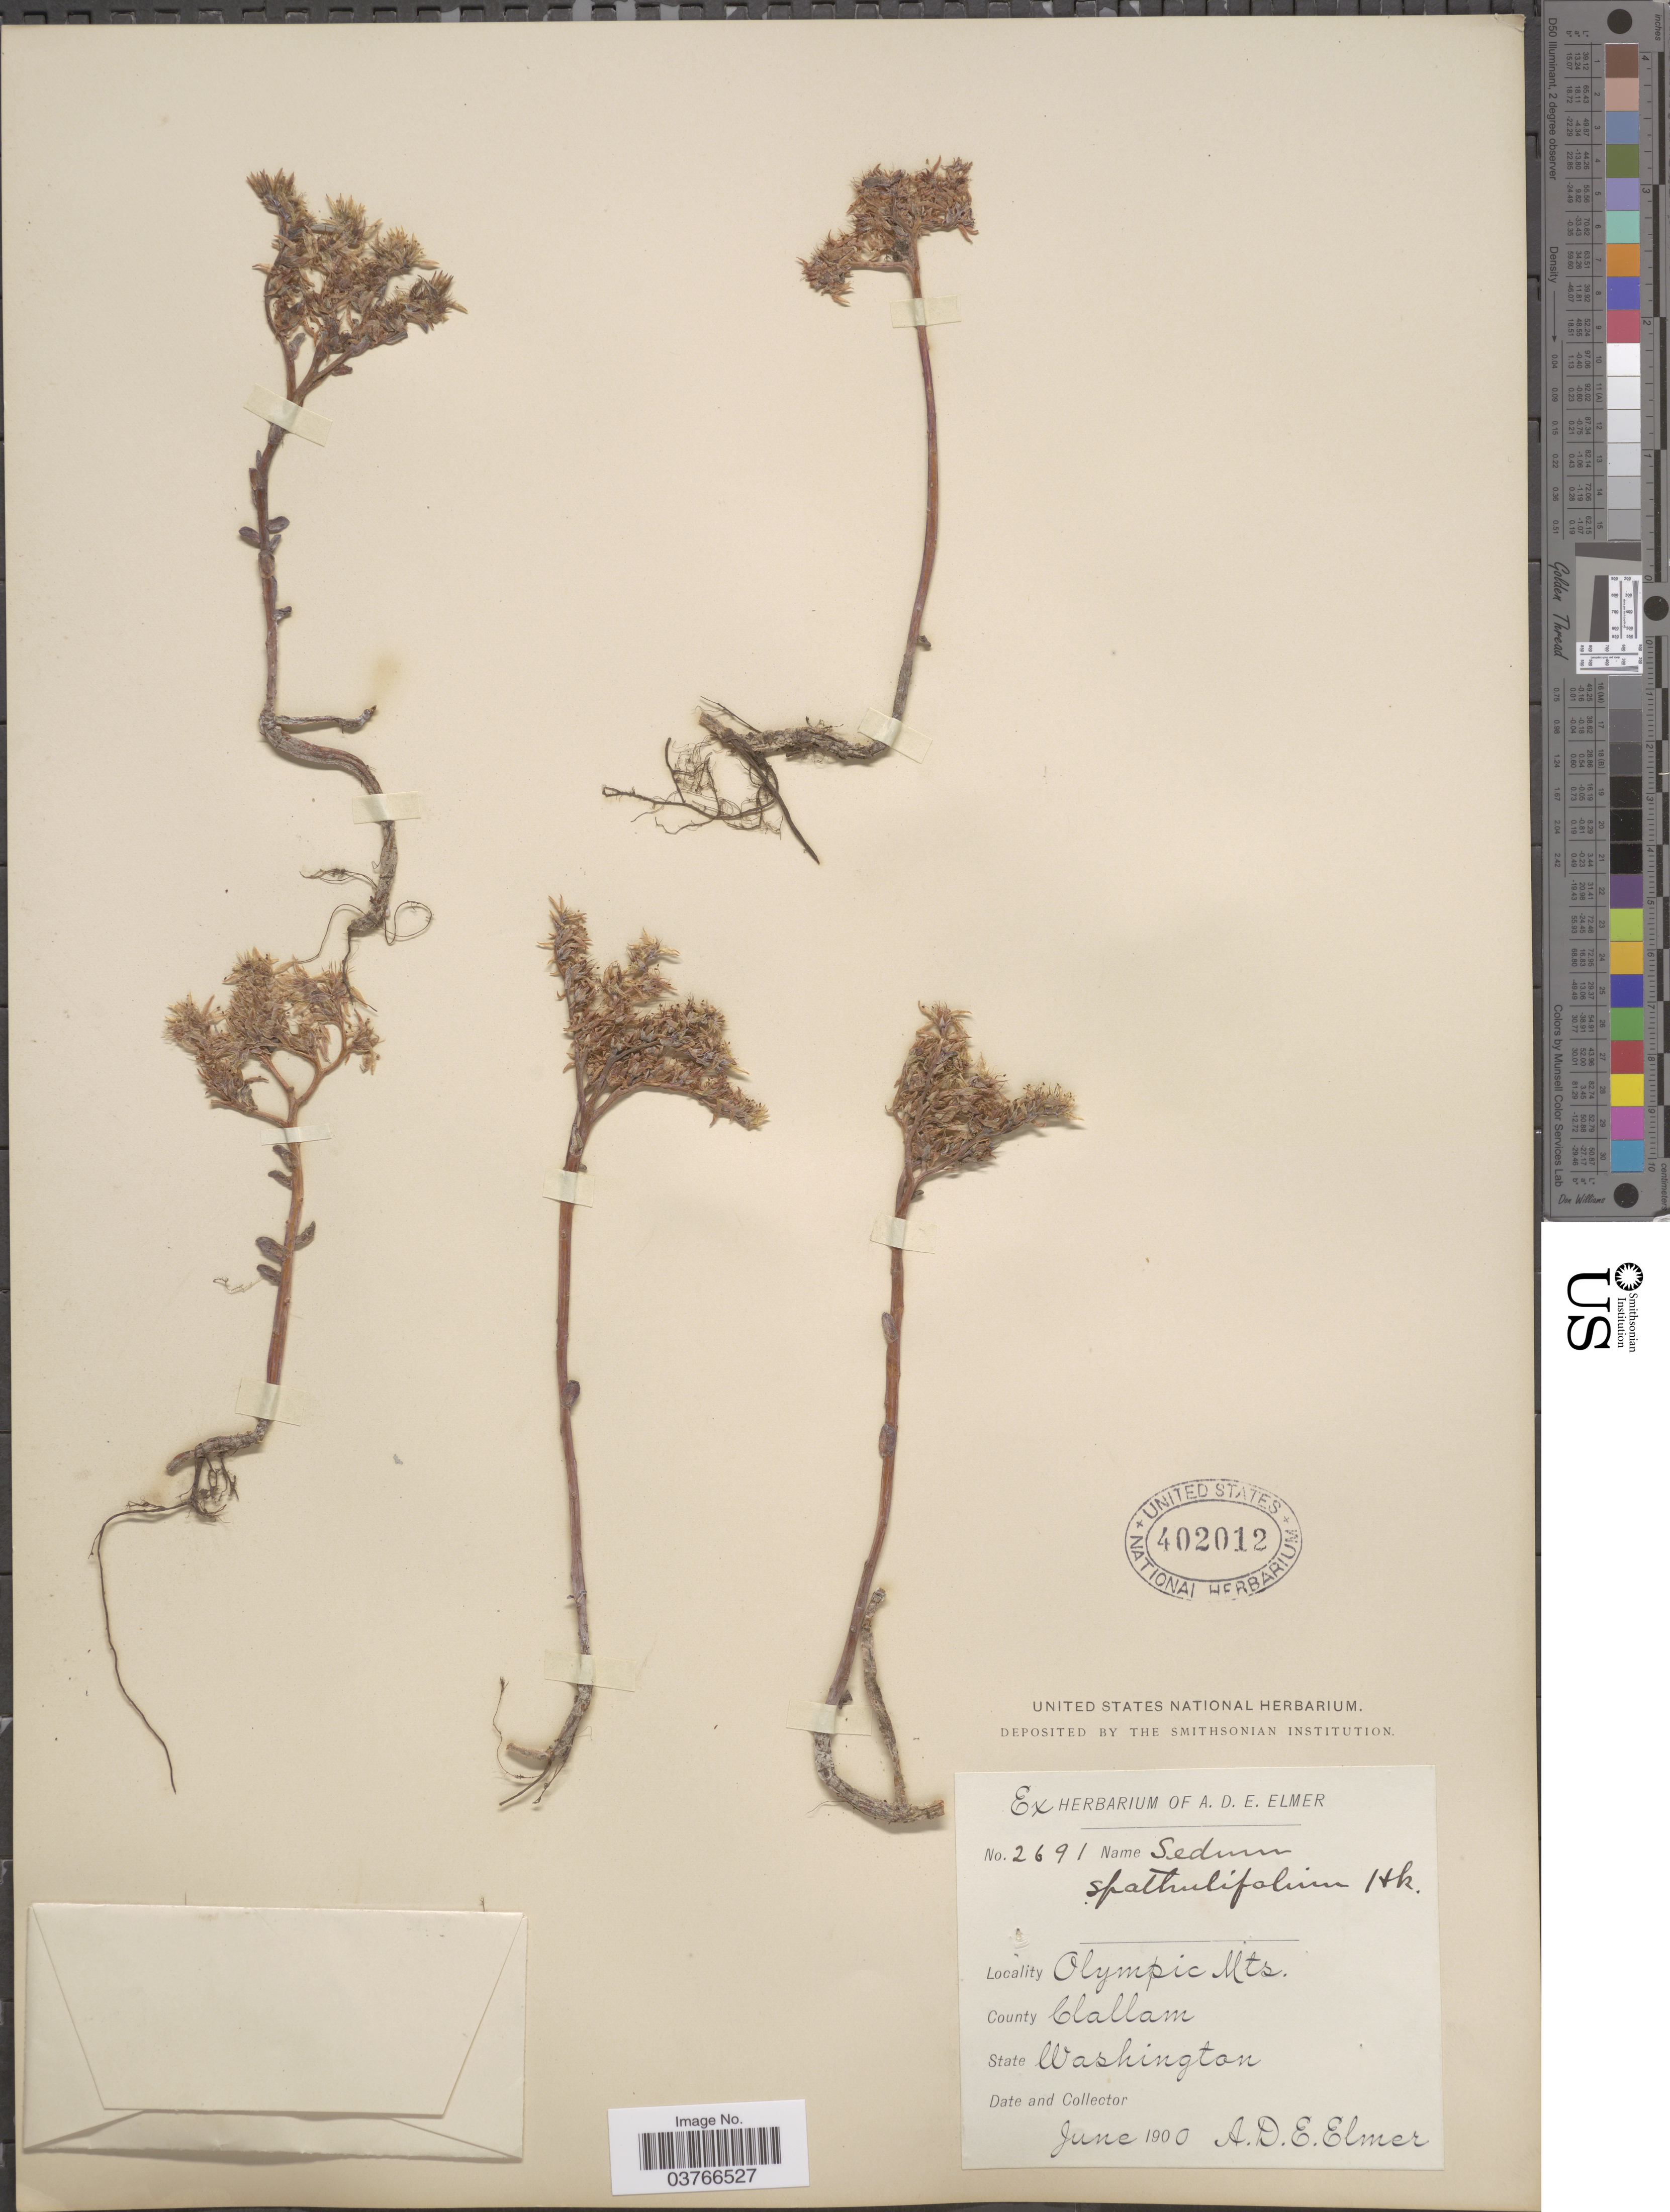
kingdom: Plantae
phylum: Tracheophyta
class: Magnoliopsida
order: Saxifragales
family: Crassulaceae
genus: Sedum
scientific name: Sedum spathulifolium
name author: Hook.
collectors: A. D. E. Elmer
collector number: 2691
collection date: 1900-06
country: United States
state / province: Washington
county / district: Clallam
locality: Olympic Mts. County Clallam.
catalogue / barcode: US 402012